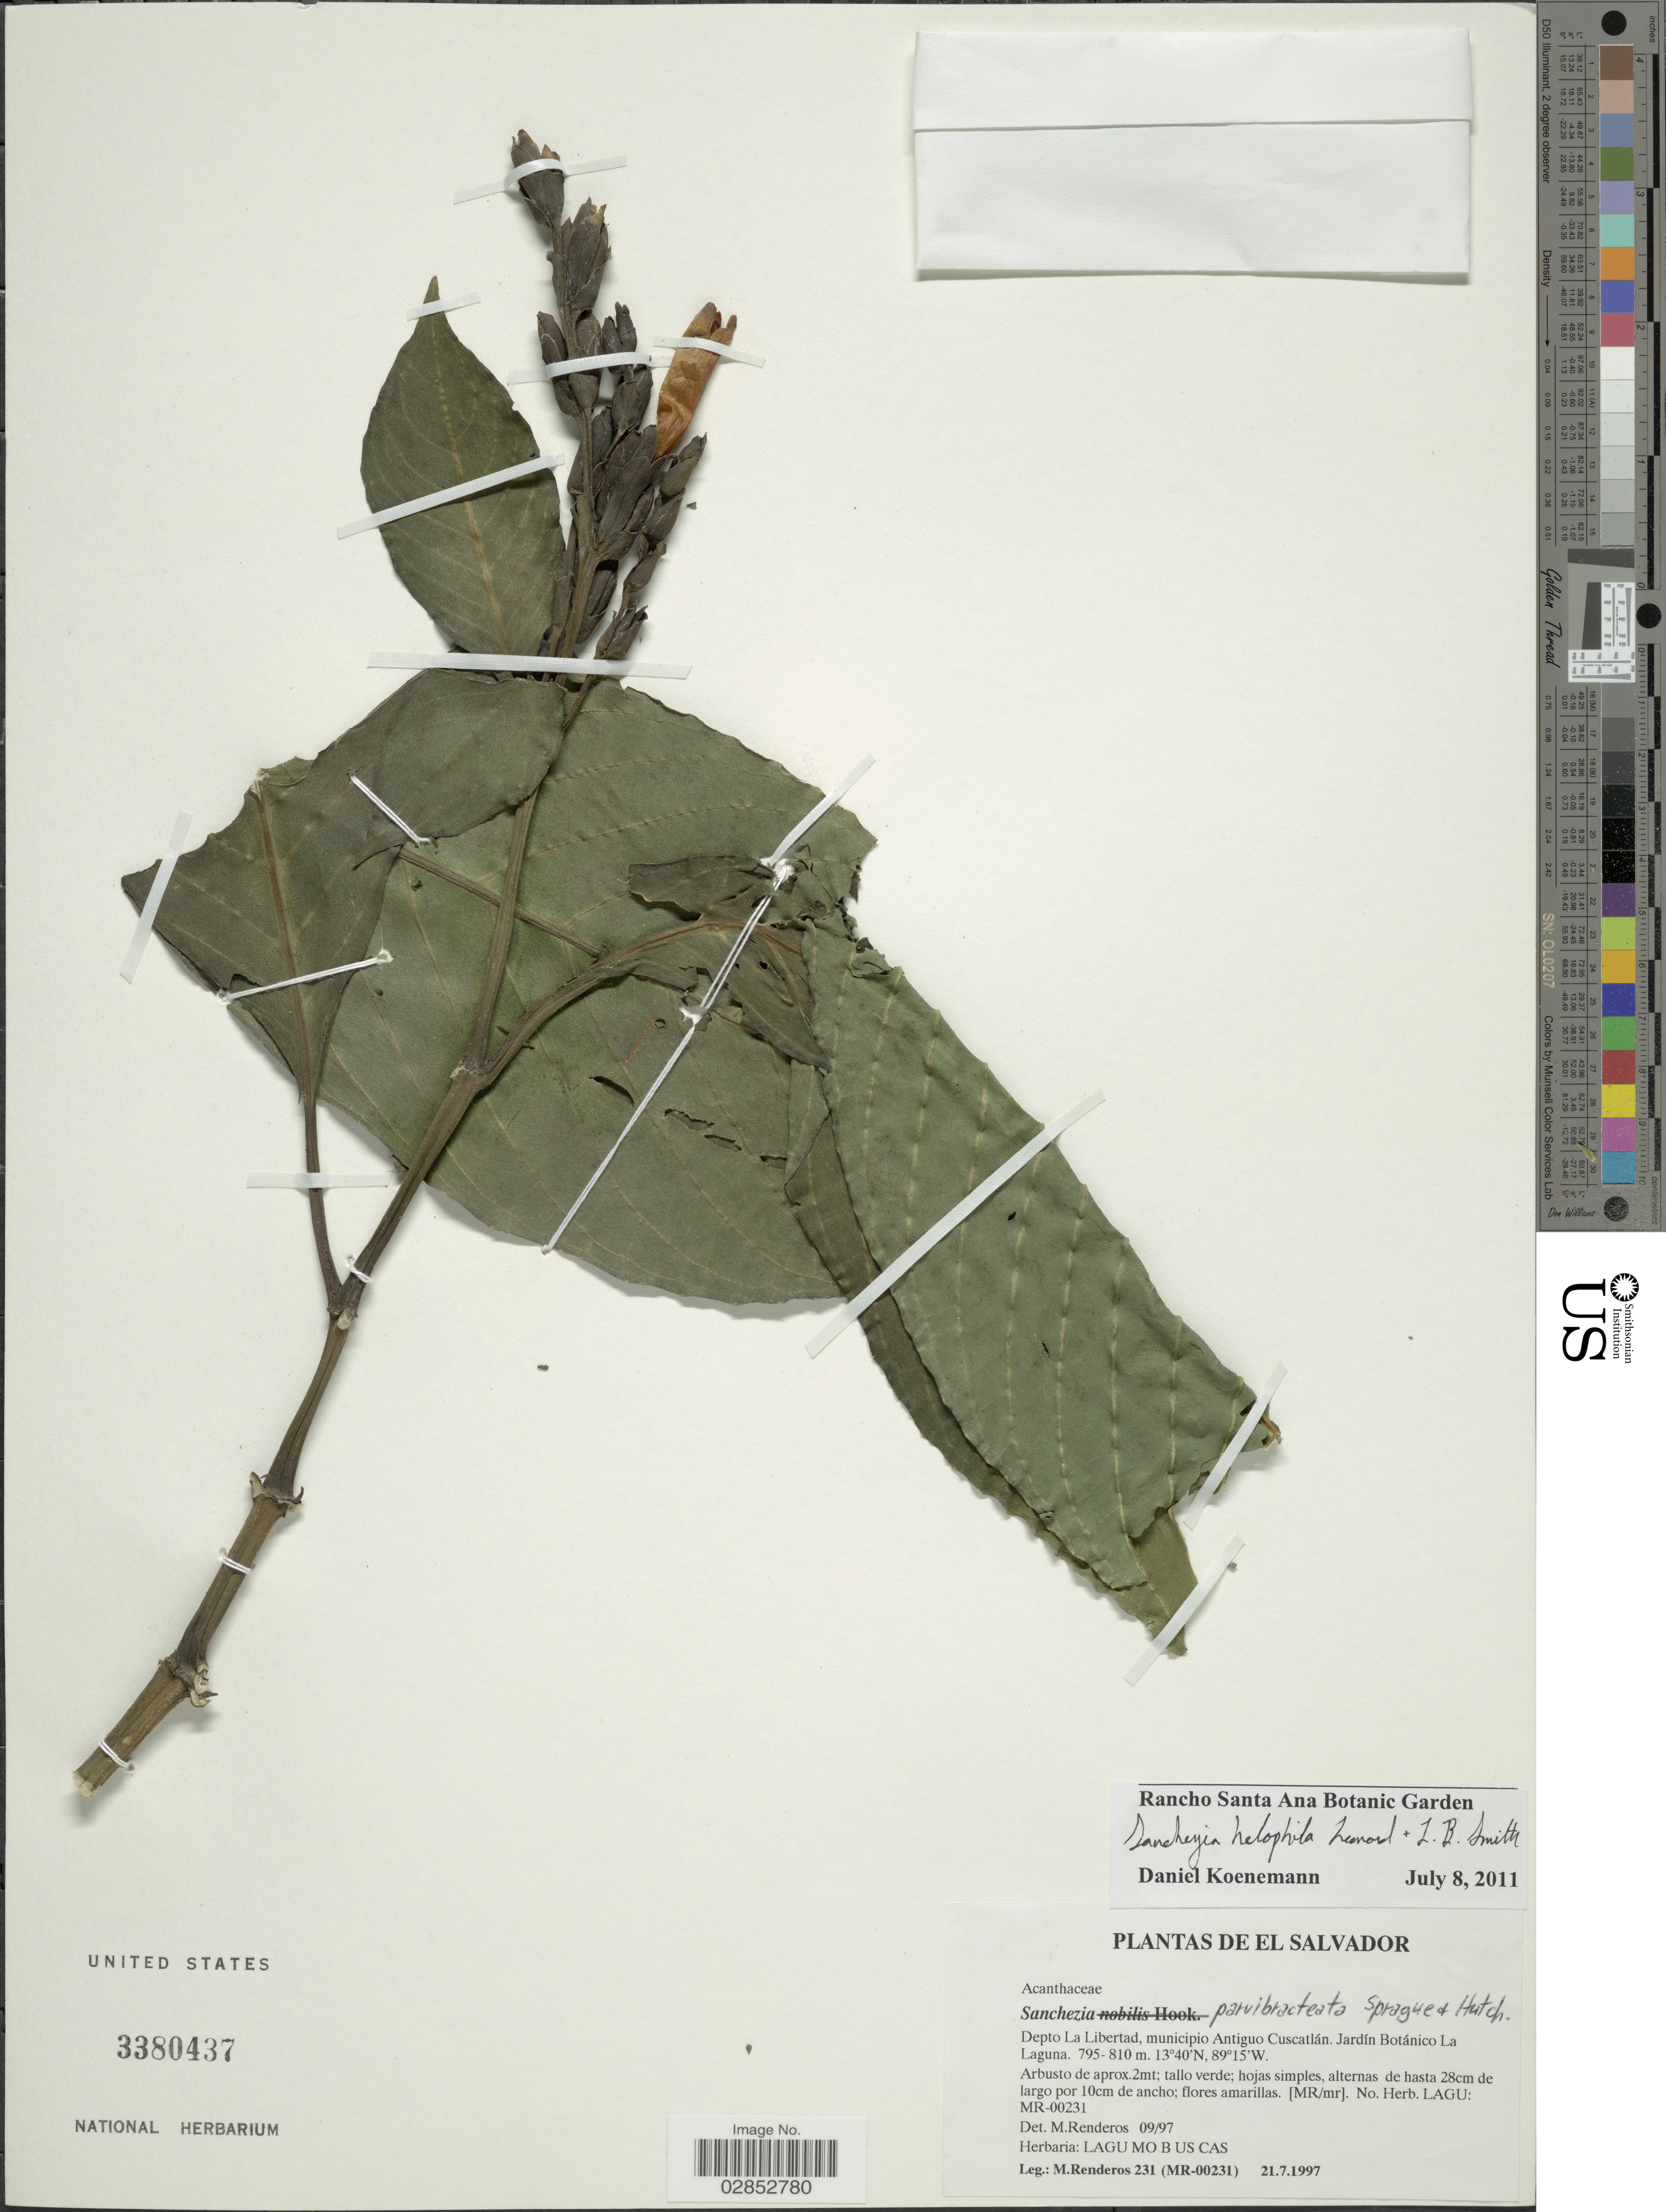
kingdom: Plantae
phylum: Tracheophyta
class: Magnoliopsida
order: Lamiales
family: Acanthaceae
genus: Sanchezia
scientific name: Sanchezia parvibracteata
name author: Sprague & Hutch.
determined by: Azevedo, Igor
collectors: M. Renderos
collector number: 231 (MR-00231)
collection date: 1997-07-21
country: El Salvador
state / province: La Libertad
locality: Depto La Libertad, municipio Antiguo Cuscatlán. Jardín Botánico La Laguna.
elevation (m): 795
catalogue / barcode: US 3380437